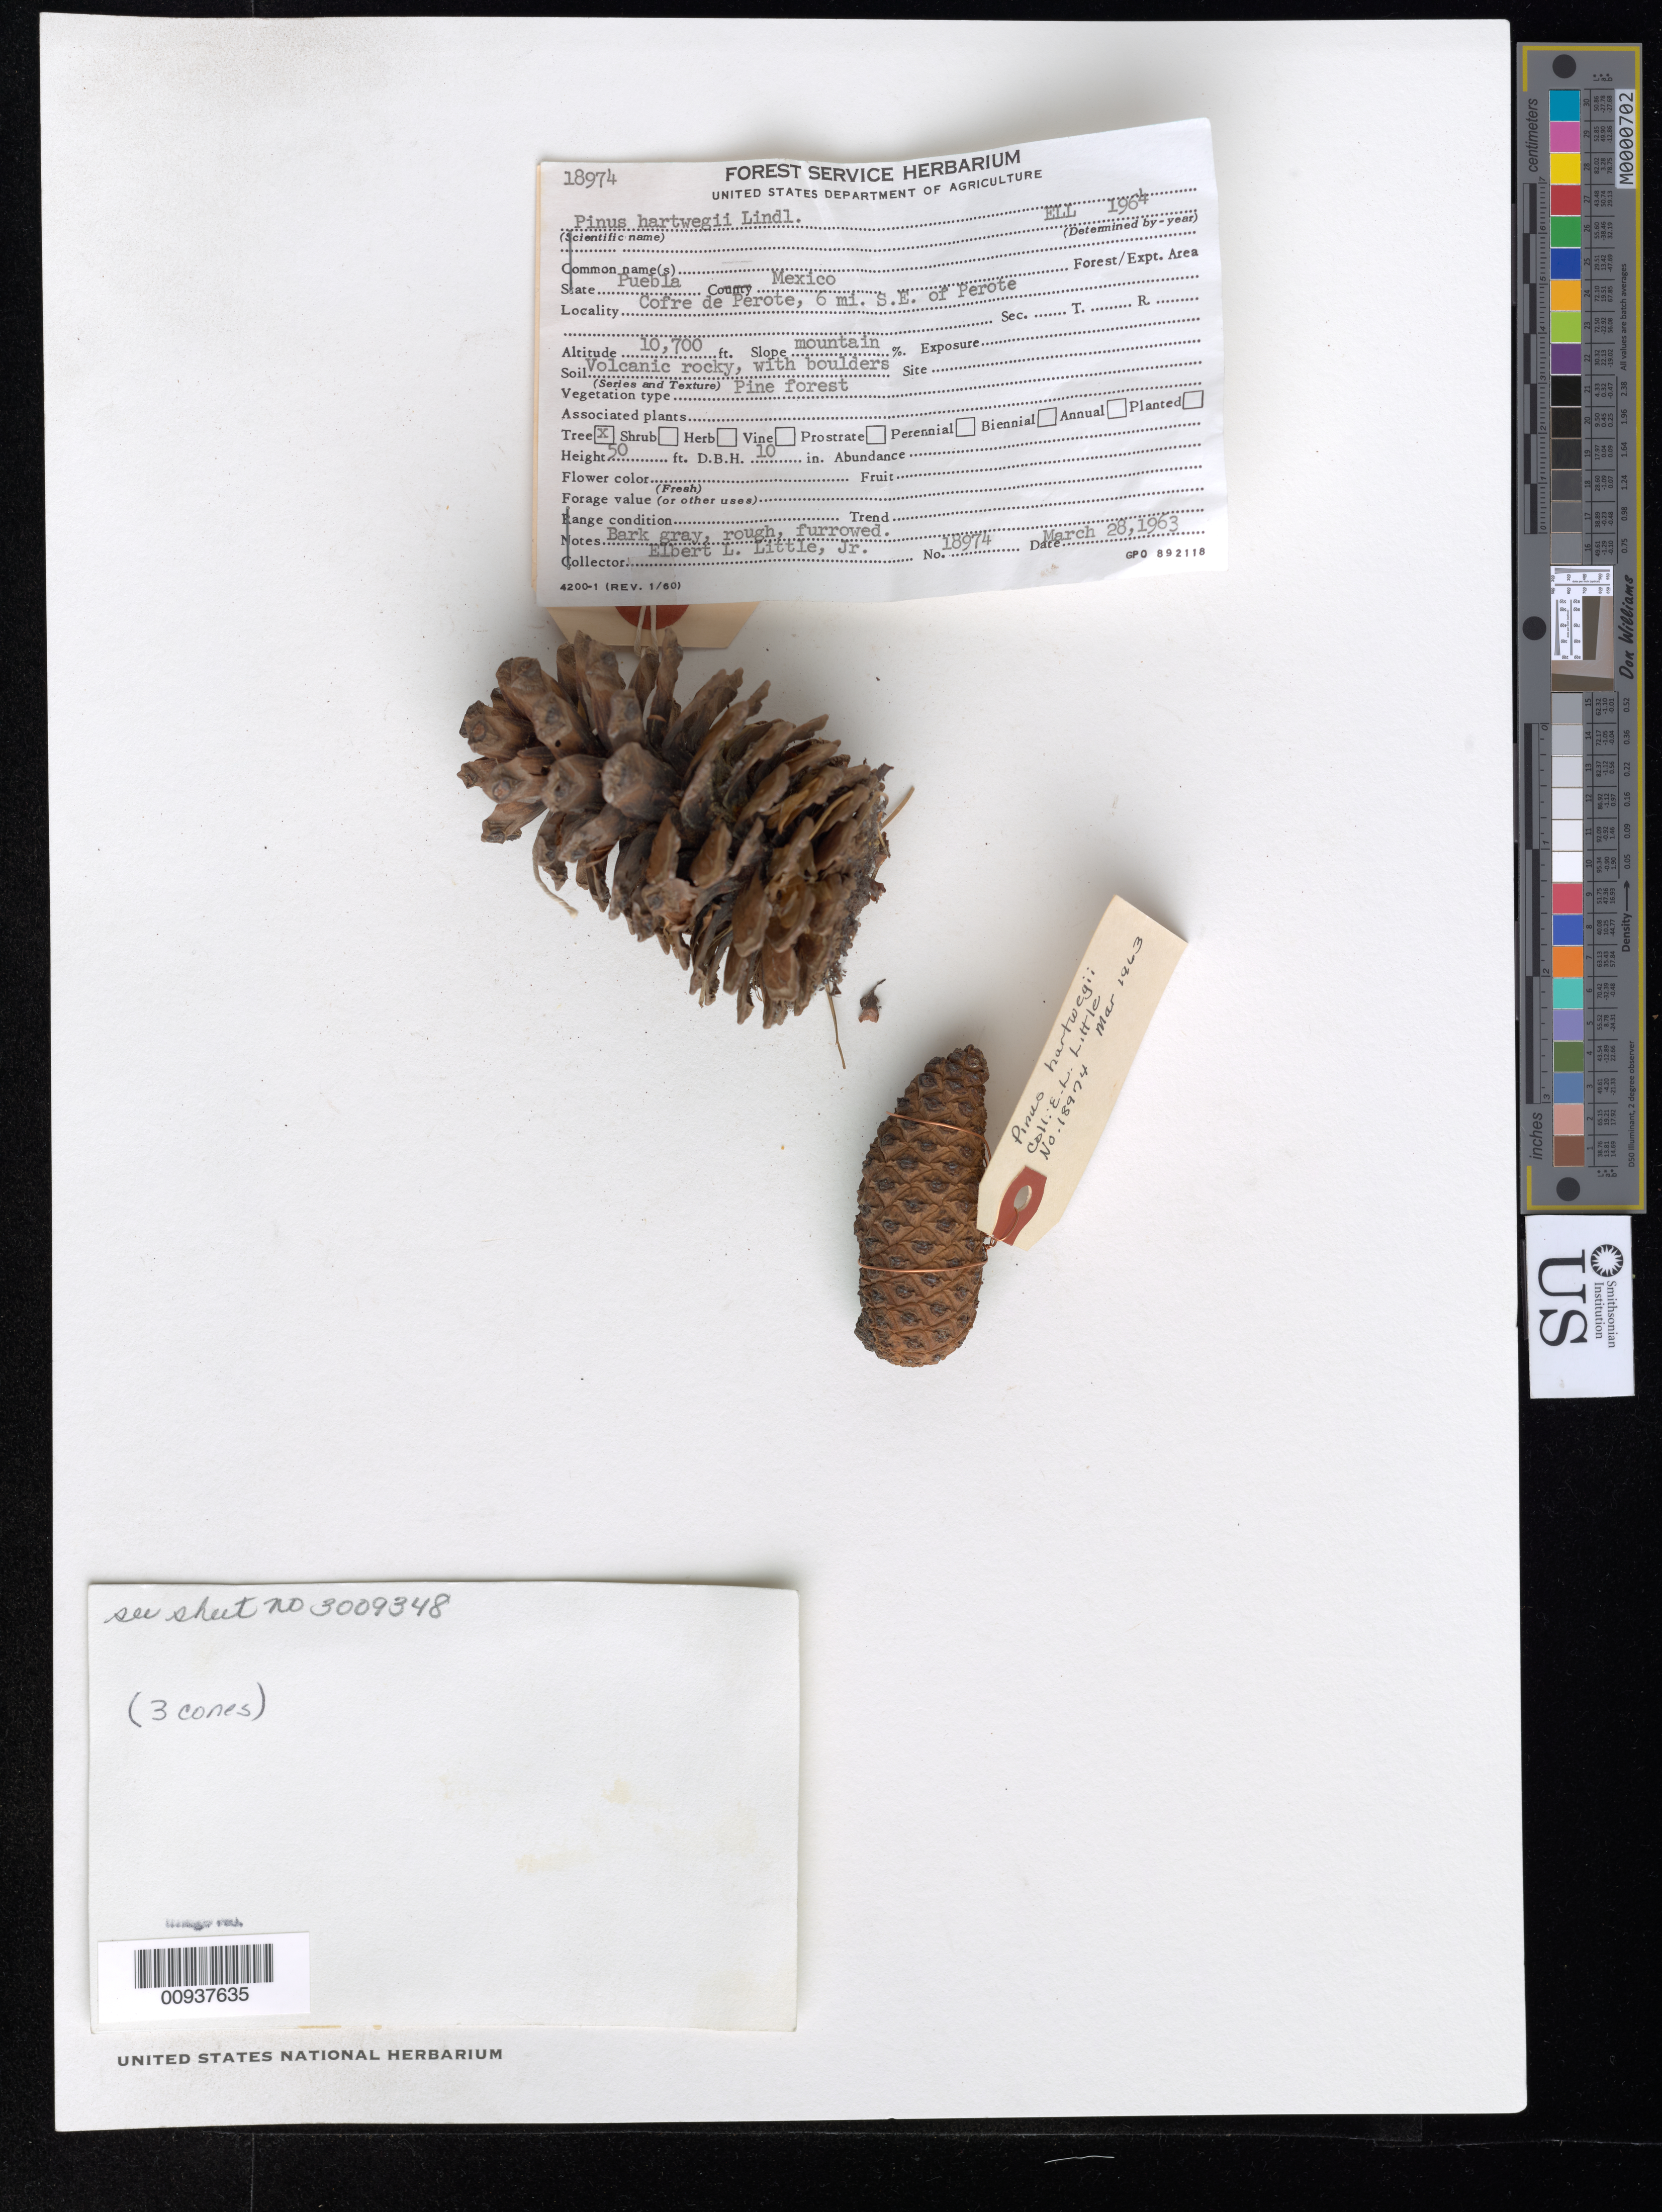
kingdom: Plantae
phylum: Tracheophyta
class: Pinopsida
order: Pinales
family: Pinaceae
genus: Pinus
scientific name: Pinus hartwegii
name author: Lindl.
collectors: E. L. Little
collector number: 18974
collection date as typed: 28 Mar 1963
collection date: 1963-03-28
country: Mexico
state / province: Puebla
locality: Cofre de Perote, 6 mi. SE of Perote.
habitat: Pine forest. Mountain. Soil volcanic rocky, with boulders.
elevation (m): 3261